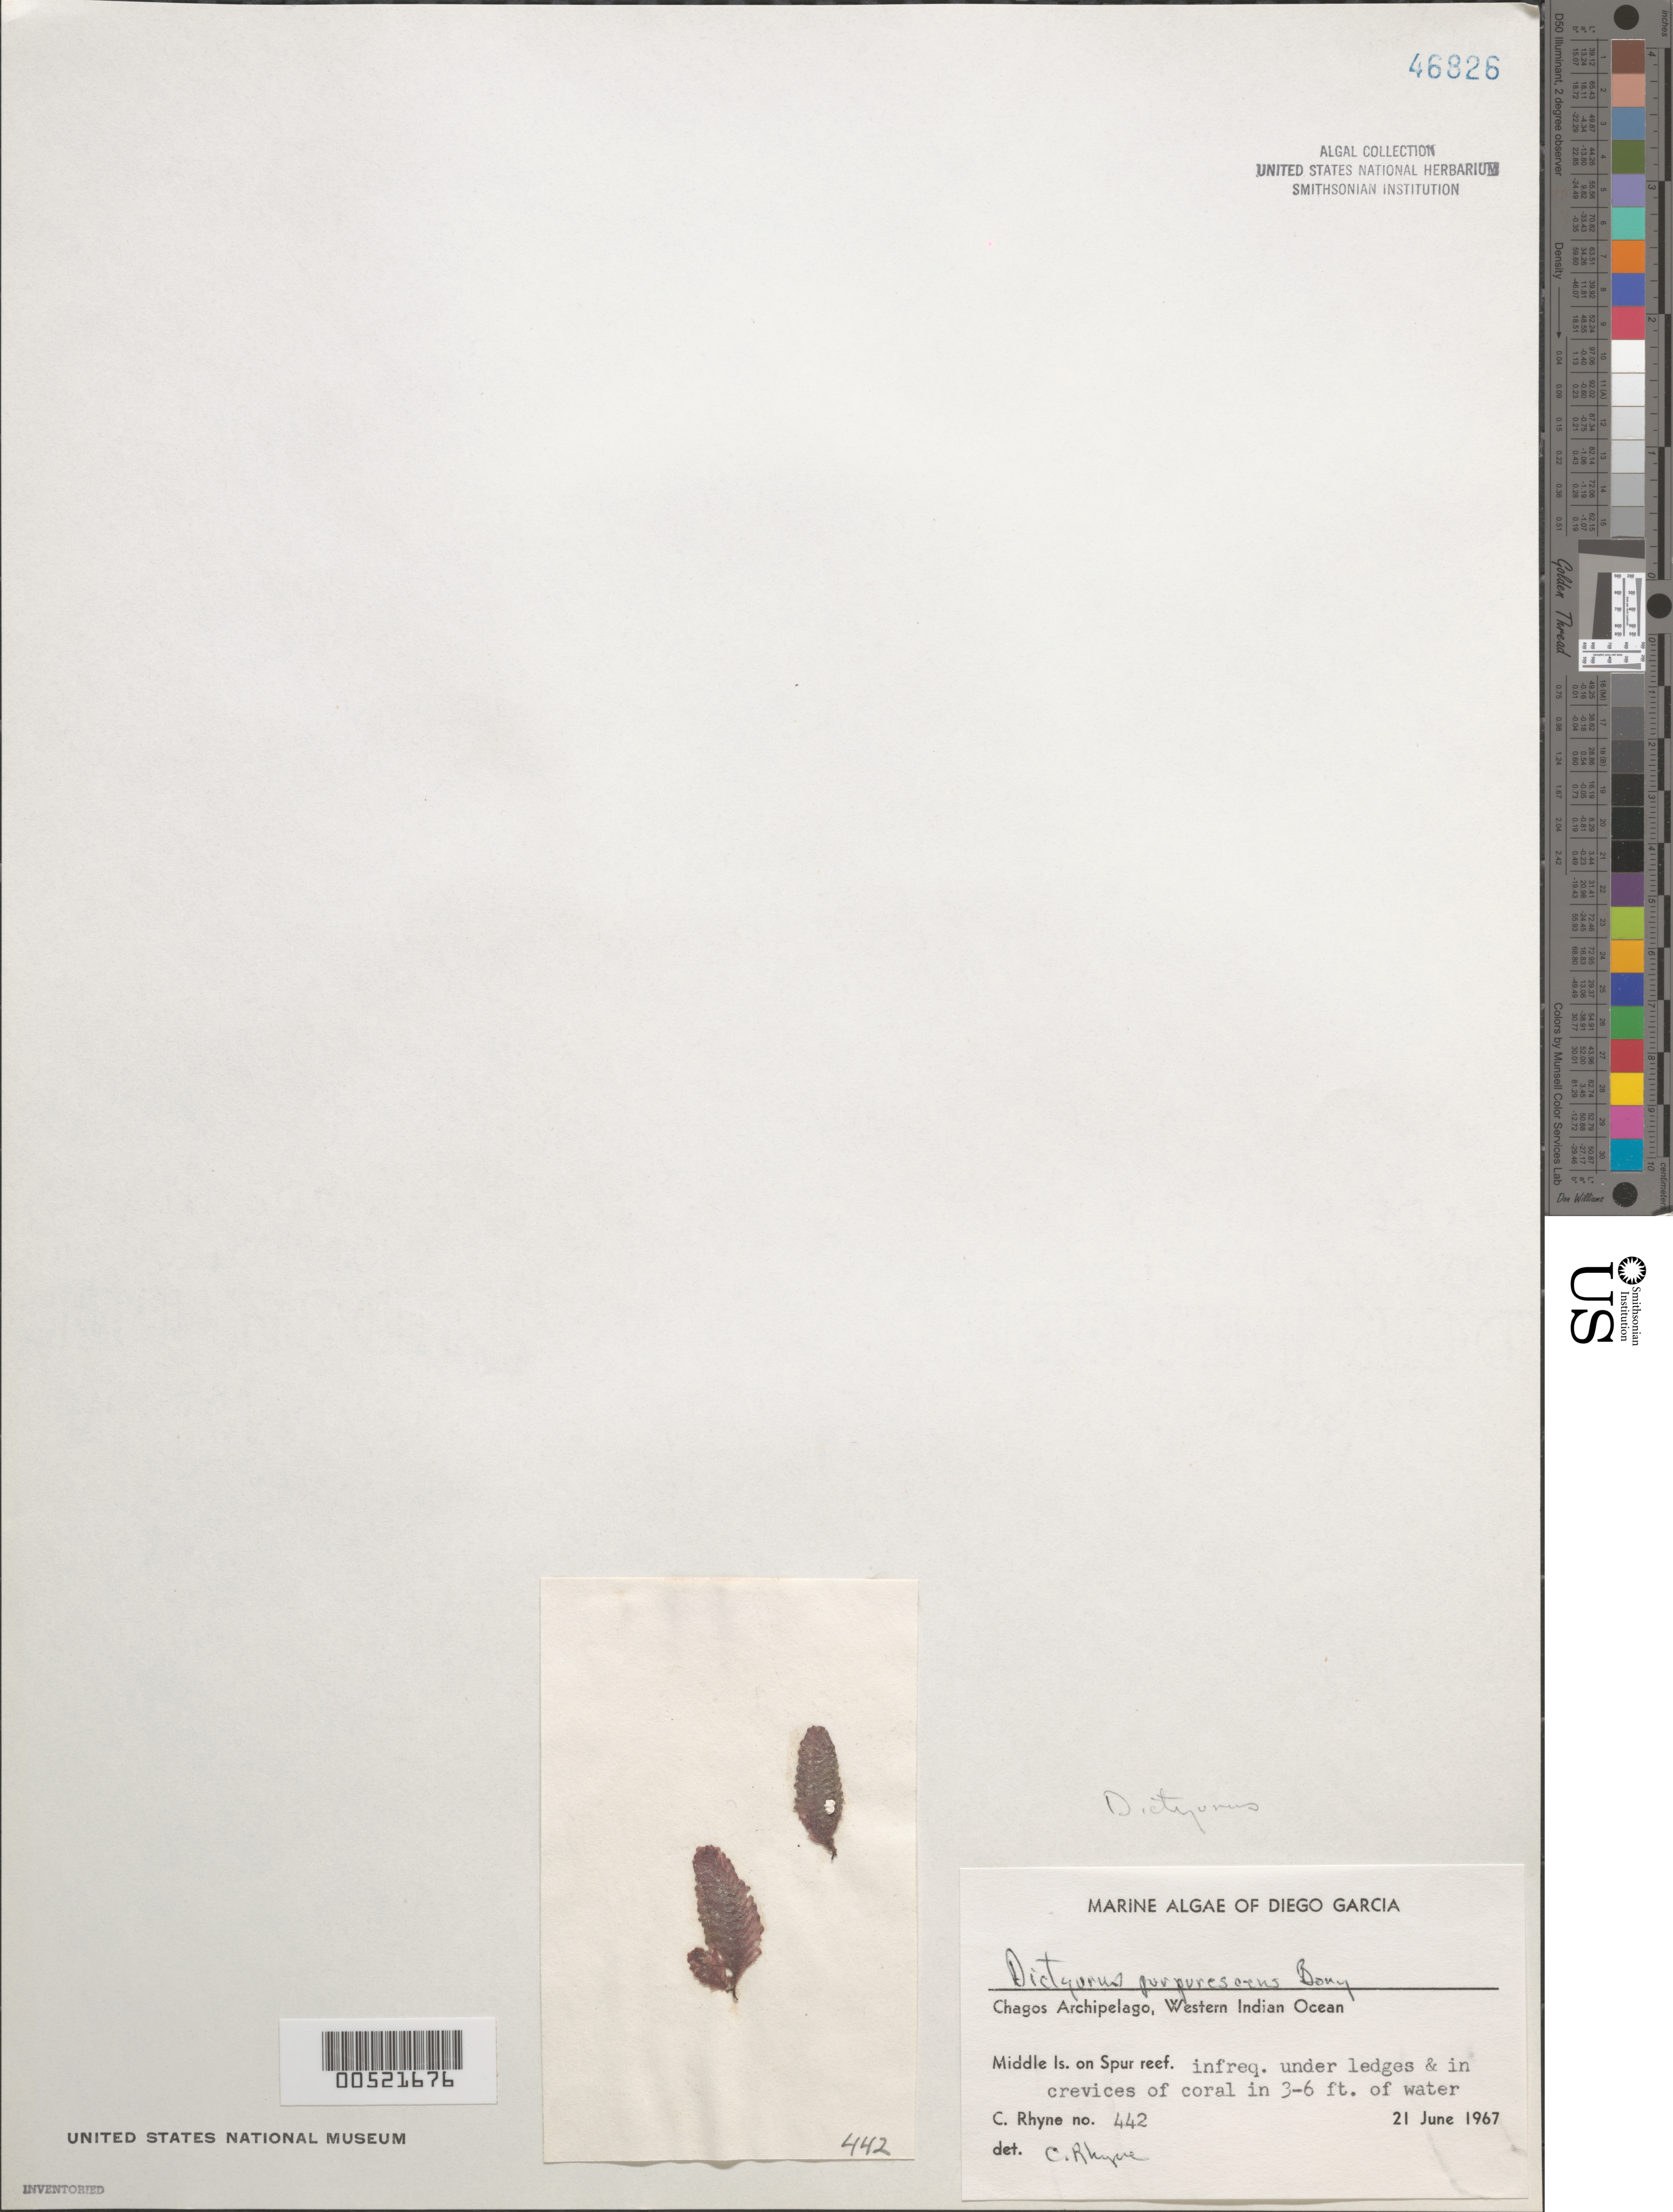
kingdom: Plantae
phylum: Rhodophyta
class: Florideophyceae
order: Ceramiales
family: Dasyaceae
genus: Dictyurus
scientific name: Dictyurus purpurascens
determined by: Rhyne, C. F.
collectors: C. Rhyne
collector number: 442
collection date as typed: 21 Jun 1967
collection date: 1967-06-21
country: British Indian Ocean Territory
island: Diego Garcia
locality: Middle Island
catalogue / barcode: US 46826